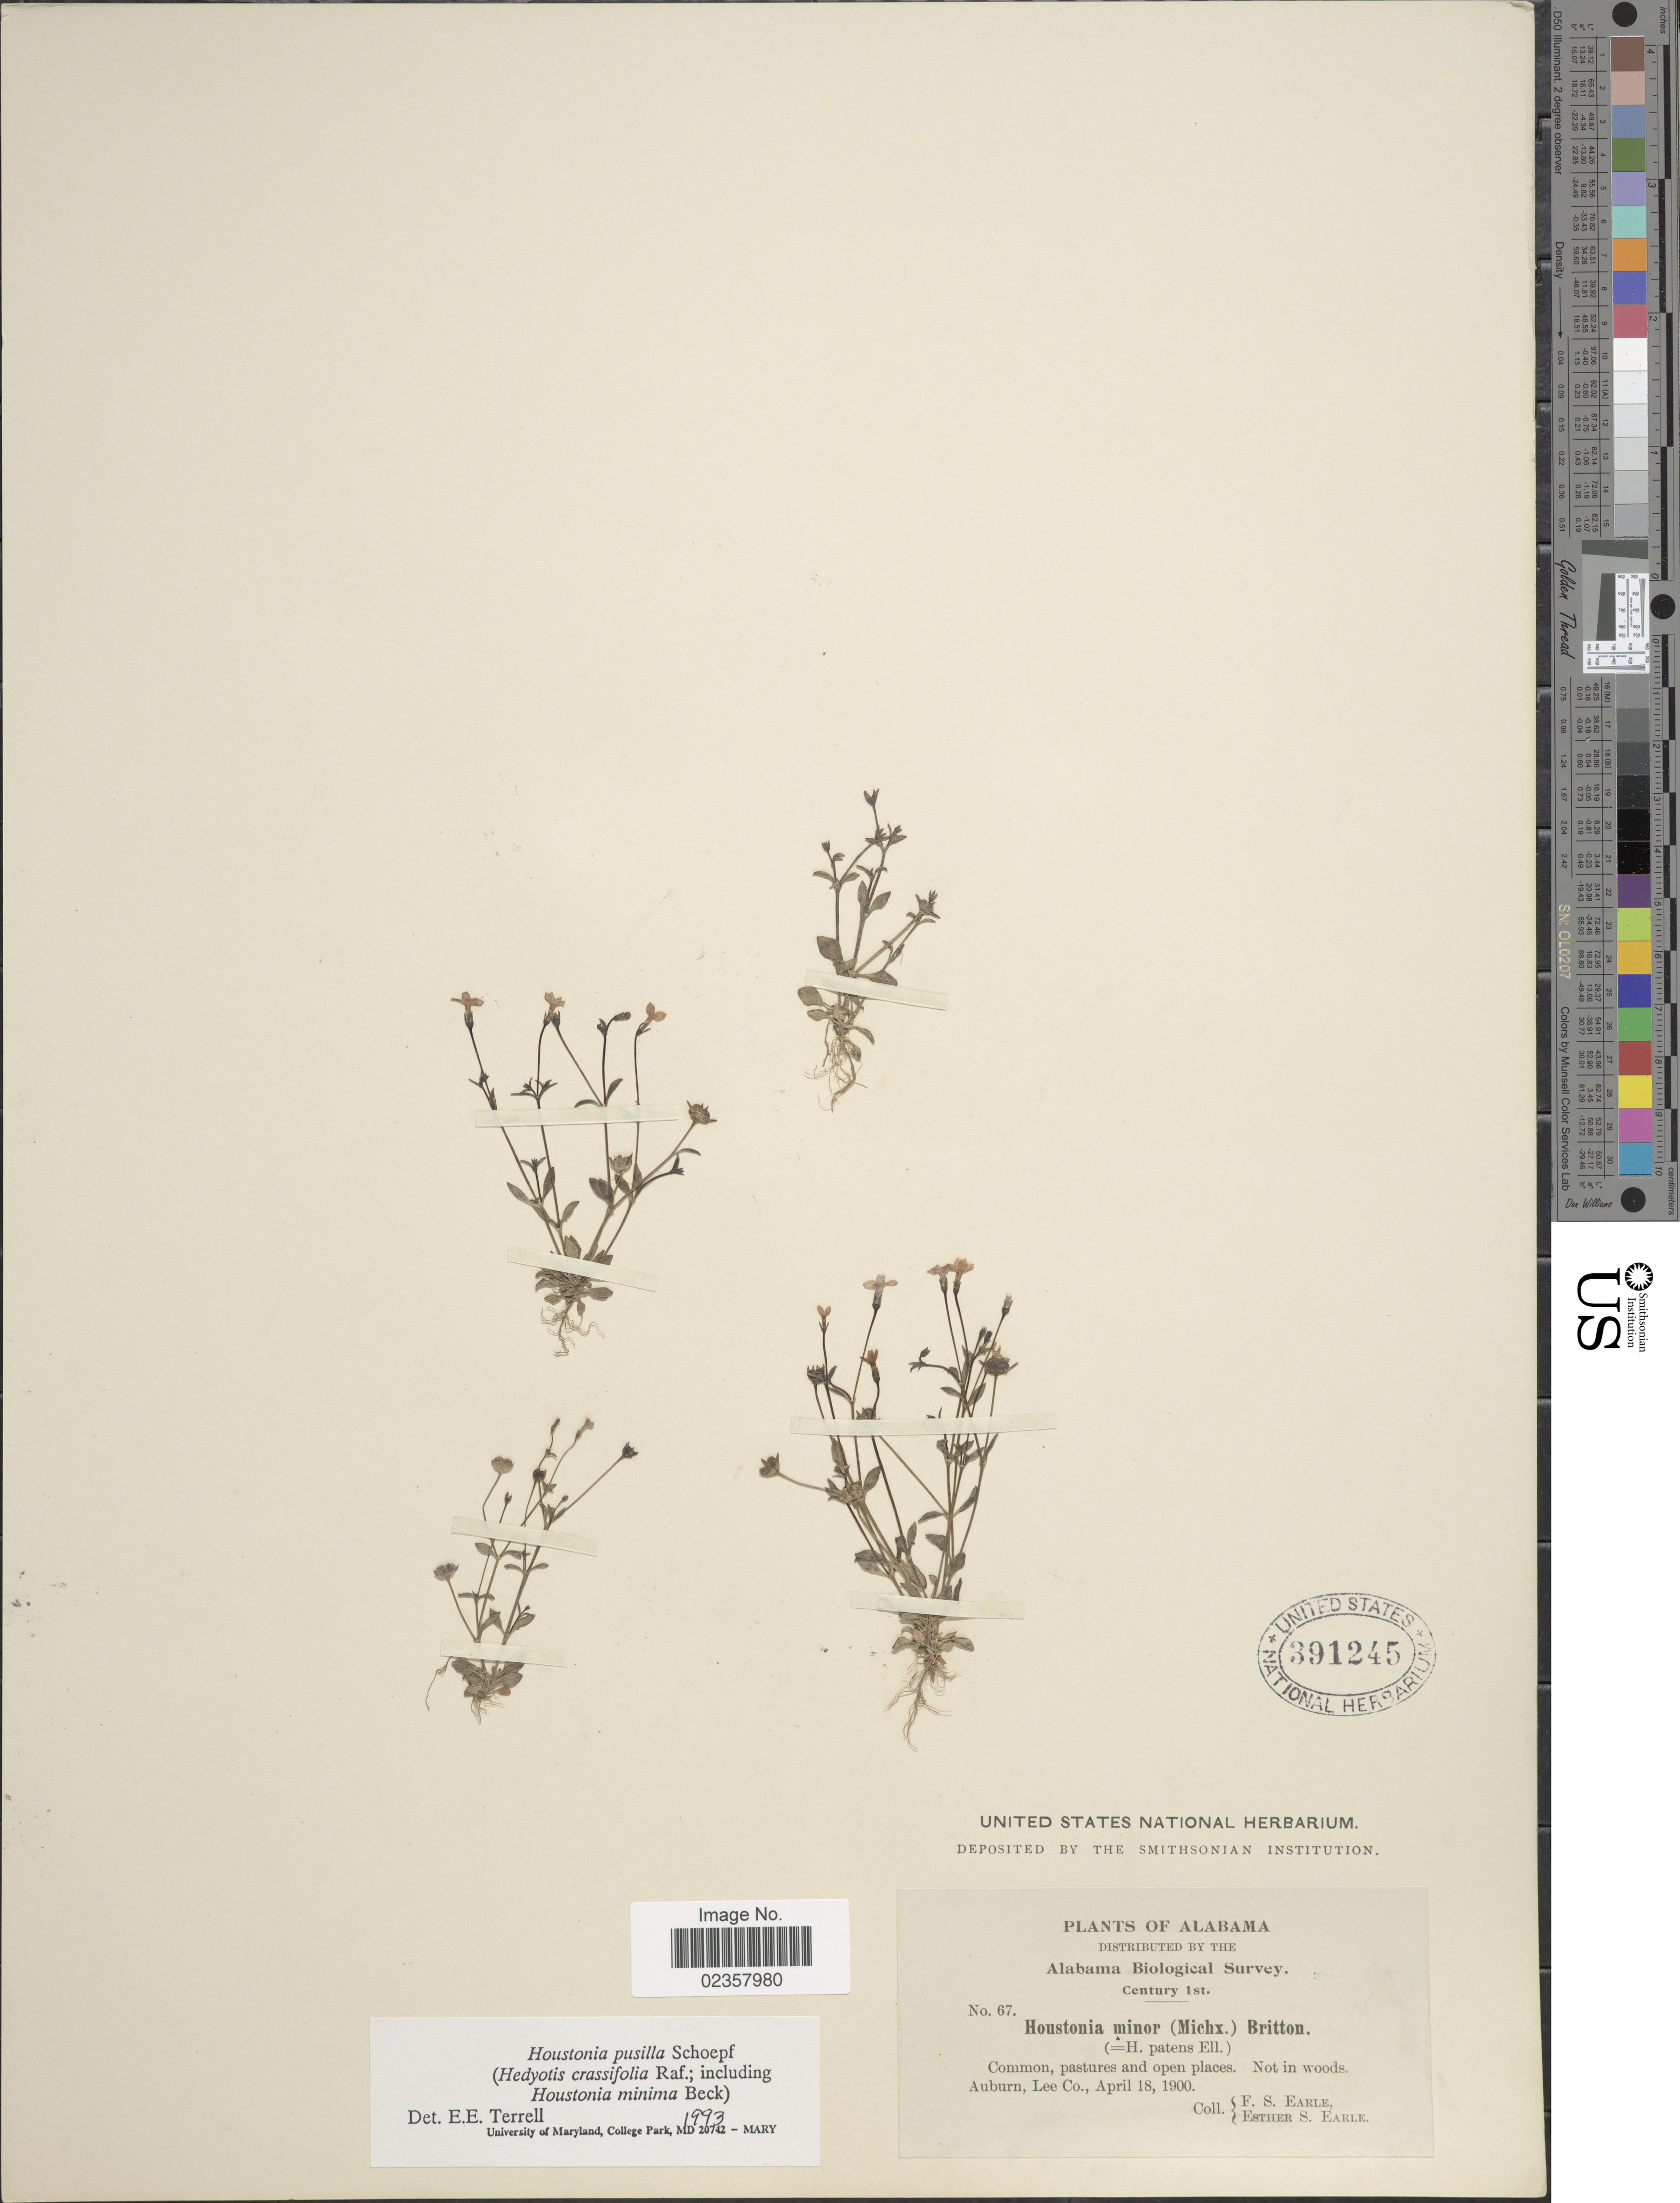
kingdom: Plantae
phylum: Tracheophyta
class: Magnoliopsida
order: Gentianales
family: Rubiaceae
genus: Houstonia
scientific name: Houstonia pusilla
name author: Schoepf.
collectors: E. S. Earle & E. S. Earle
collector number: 67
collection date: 1900-04-18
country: United States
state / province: Alabama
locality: Alabama. Not in woods Aubur, Lee Co.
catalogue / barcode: US 391245